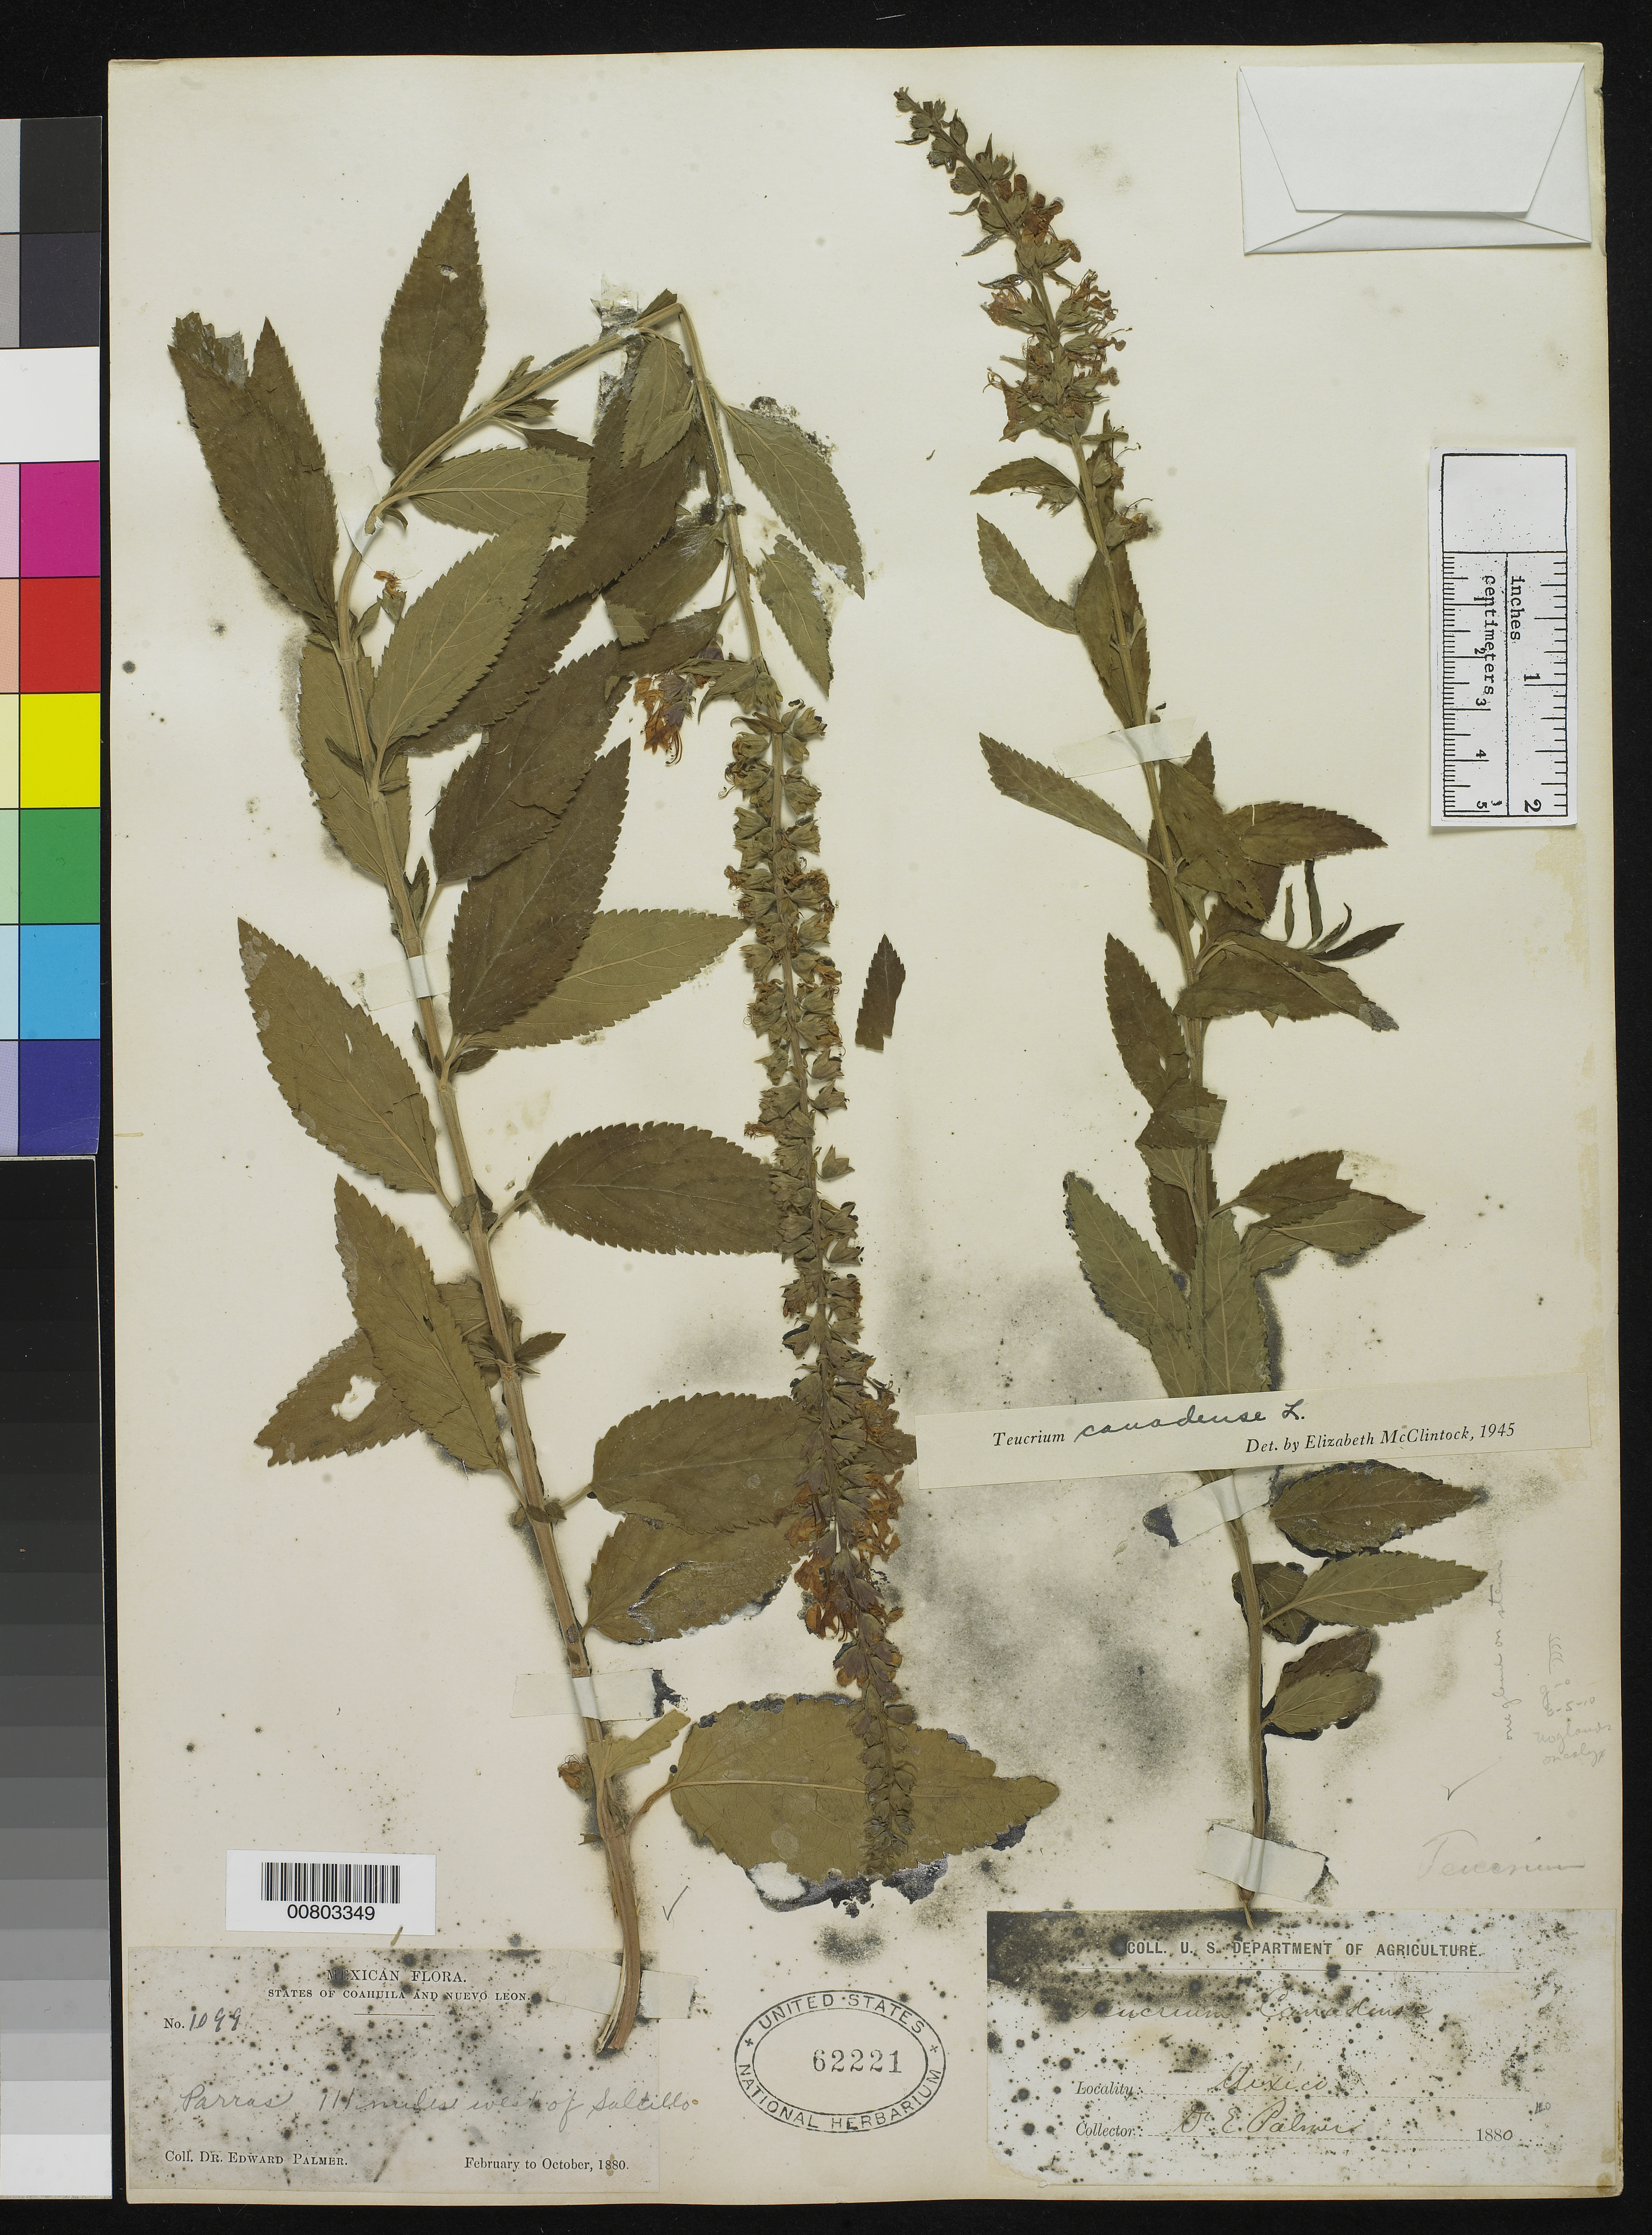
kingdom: Plantae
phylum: Tracheophyta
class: Magnoliopsida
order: Lamiales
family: Lamiaceae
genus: Teucrium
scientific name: Teucrium canadense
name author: L.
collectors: E. Palmer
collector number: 1099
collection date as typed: Feb 1880 to -- Oct 1880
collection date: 1880-02/1880-10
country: Mexico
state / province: Coahuila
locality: Parras, Coahuila. 111 miles west of Saltillo.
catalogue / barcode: US 62221